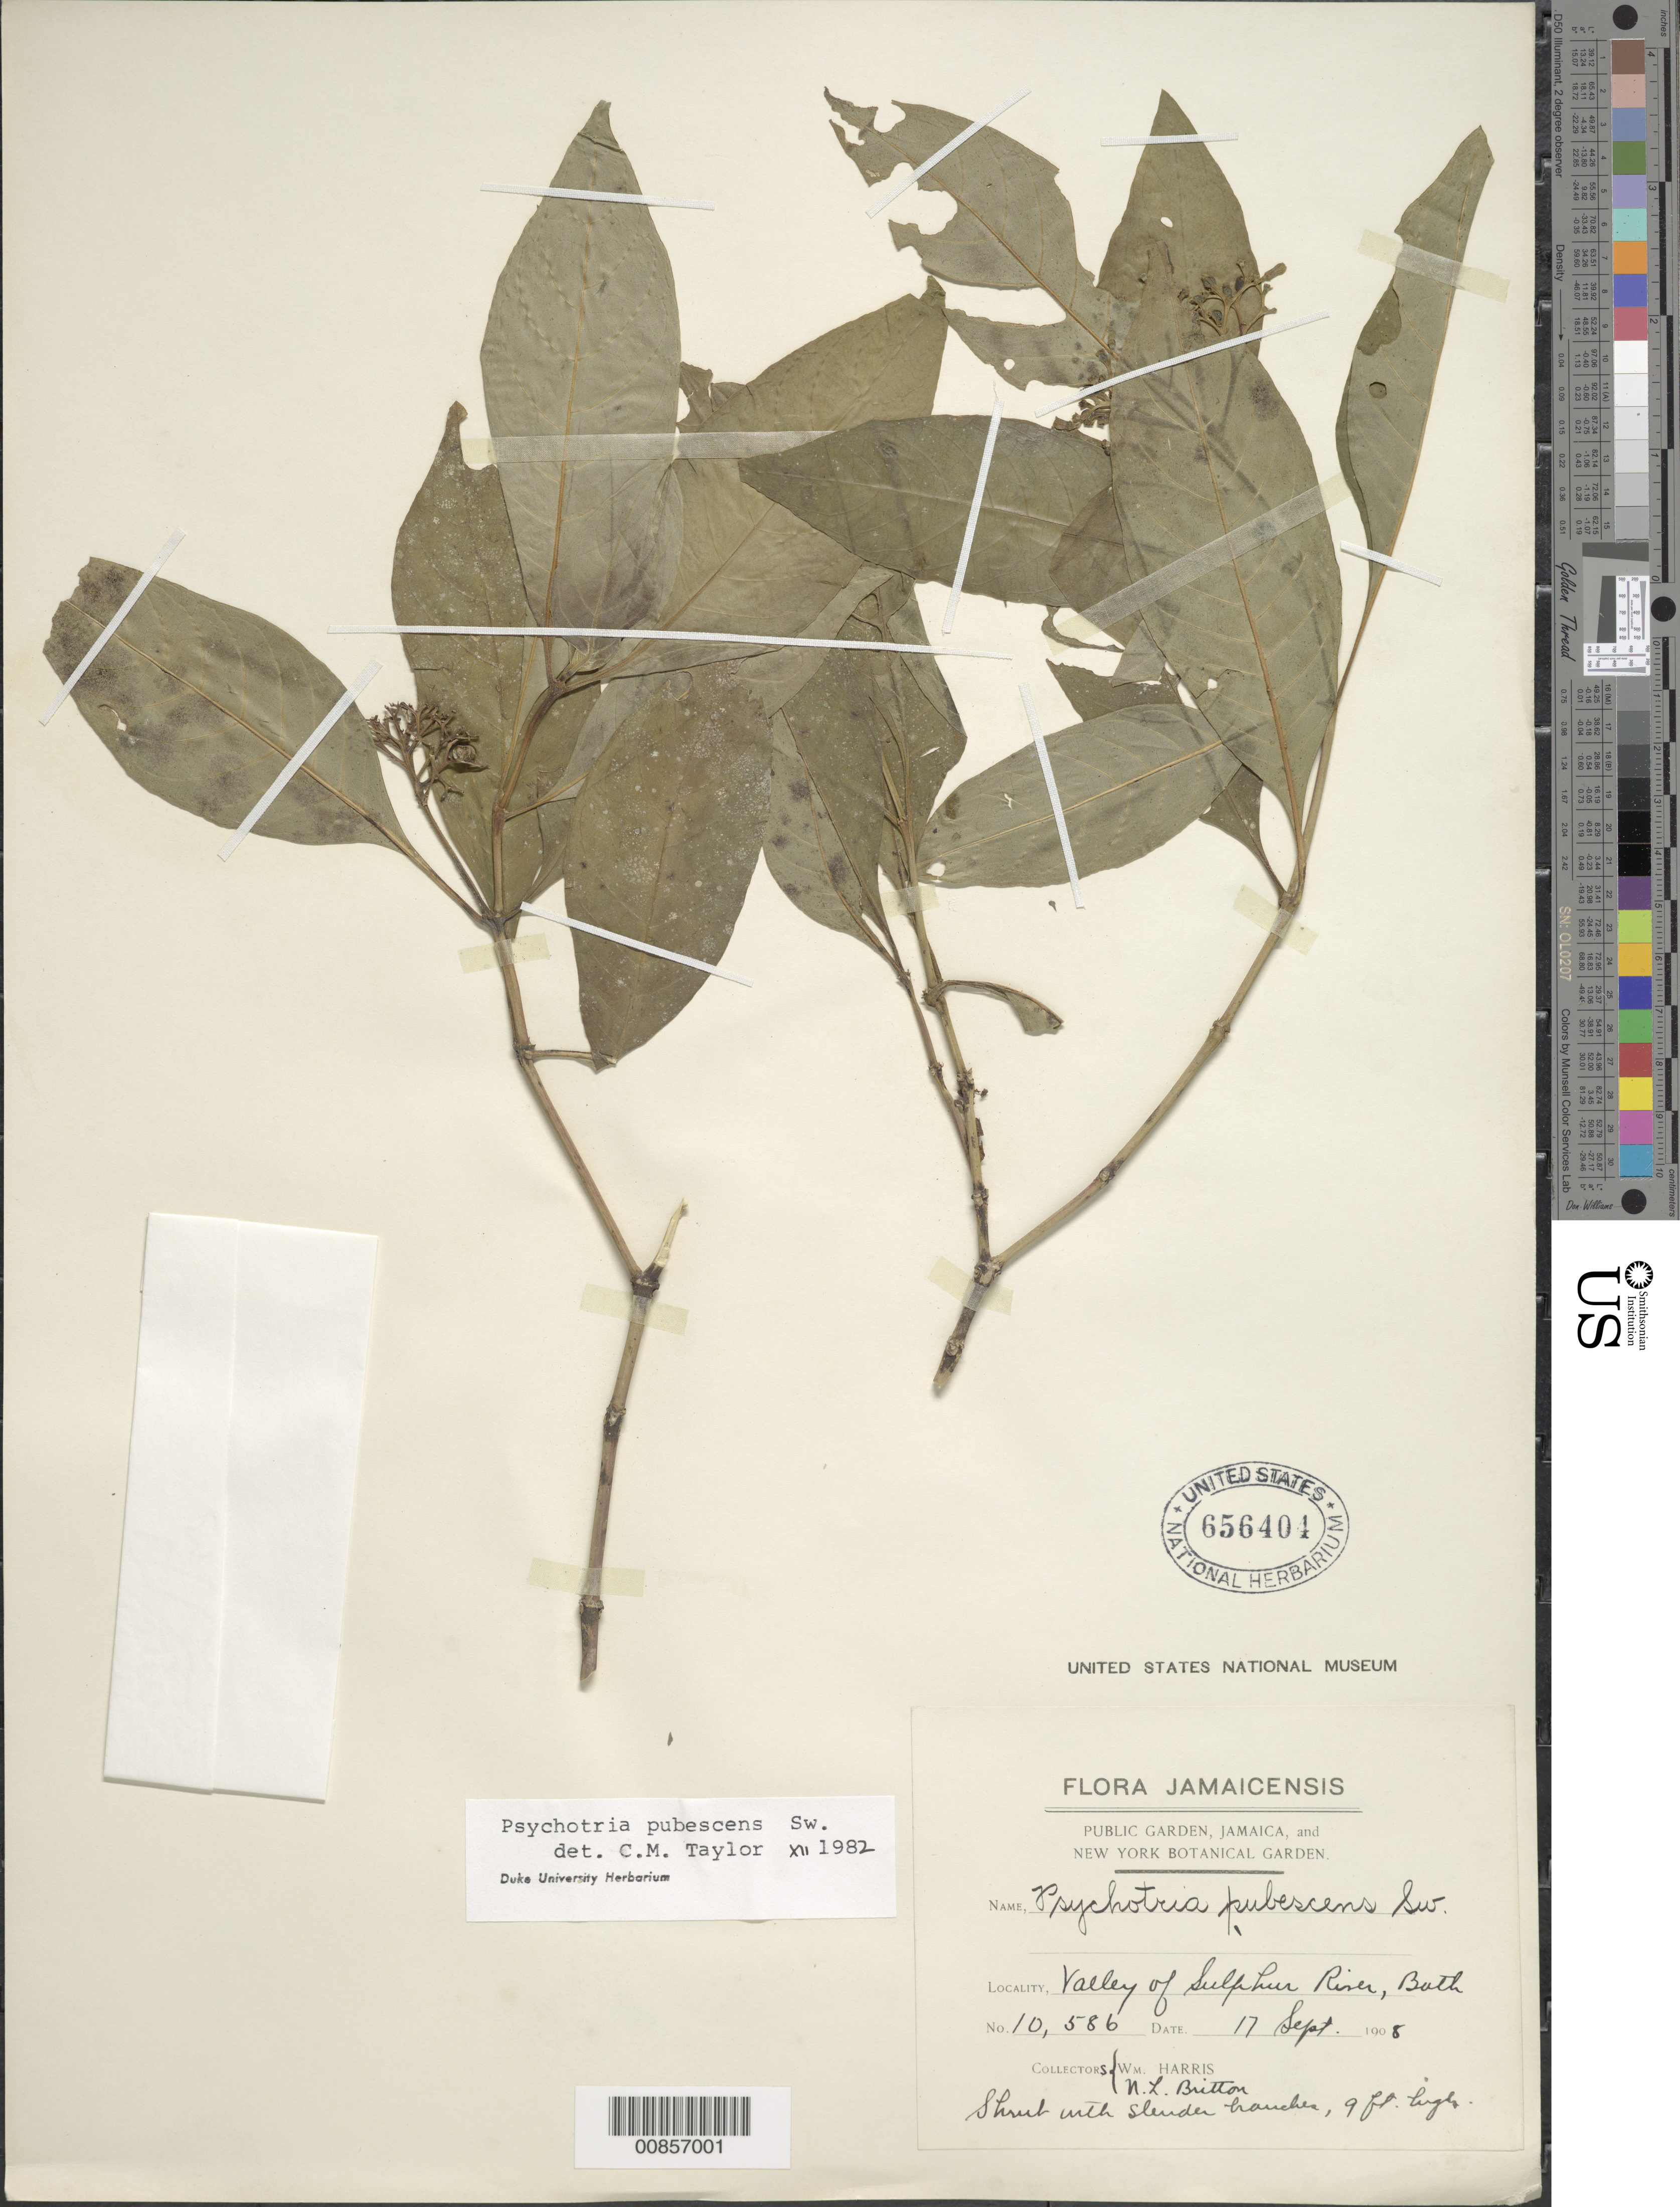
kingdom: Plantae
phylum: Tracheophyta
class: Magnoliopsida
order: Gentianales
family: Rubiaceae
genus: Psychotria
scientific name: Psychotria pubescens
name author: Sw.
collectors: W. H. Harris & N. Britton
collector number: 10586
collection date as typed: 17 Sep 1908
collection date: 1908-09-17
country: Jamaica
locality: Valley of Sulphur River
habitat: River valley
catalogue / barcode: US 656404